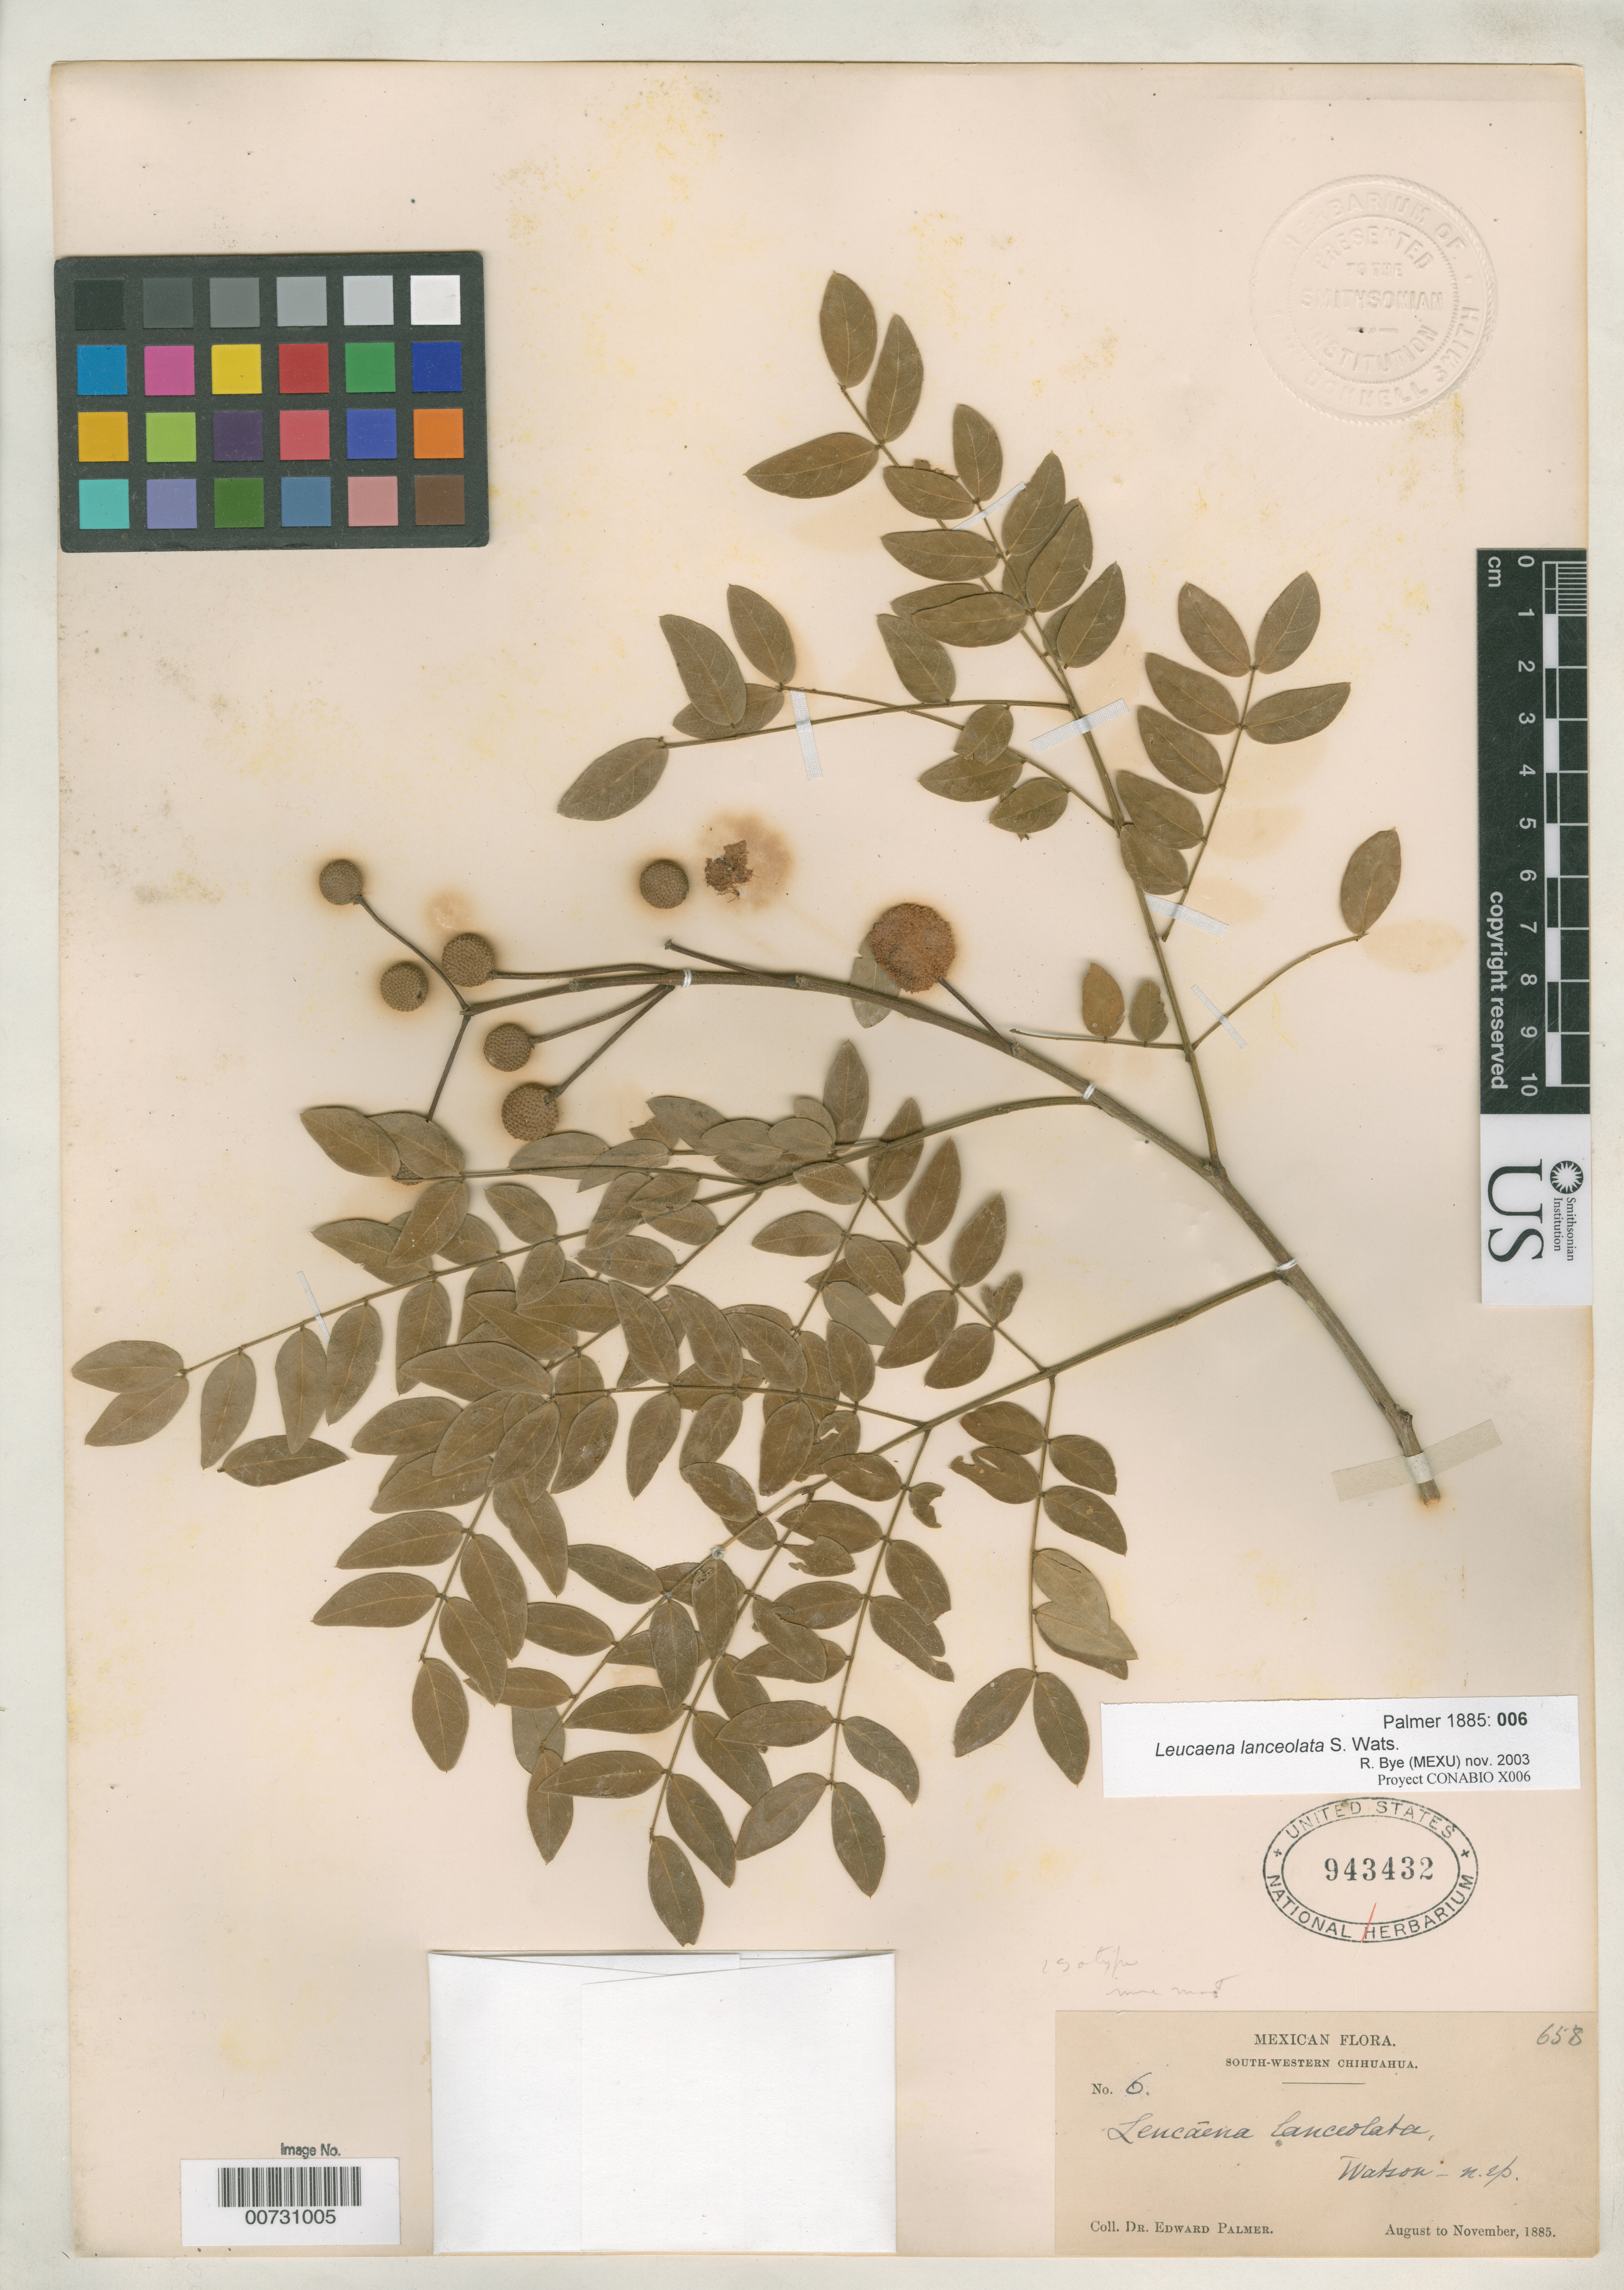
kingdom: Plantae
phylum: Tracheophyta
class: Magnoliopsida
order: Fabales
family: Fabaceae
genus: Leucaena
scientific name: Leucaena lanceolata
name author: S. Watson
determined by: Bye, R. A., (COLO), University of Colorado Museum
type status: Isotype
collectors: E. Palmer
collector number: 6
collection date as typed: Aug 1885 to Nov 1885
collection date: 1885-08/1885-11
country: Mexico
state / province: Chihuahua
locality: South-western Chihuahua.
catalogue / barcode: US 943432